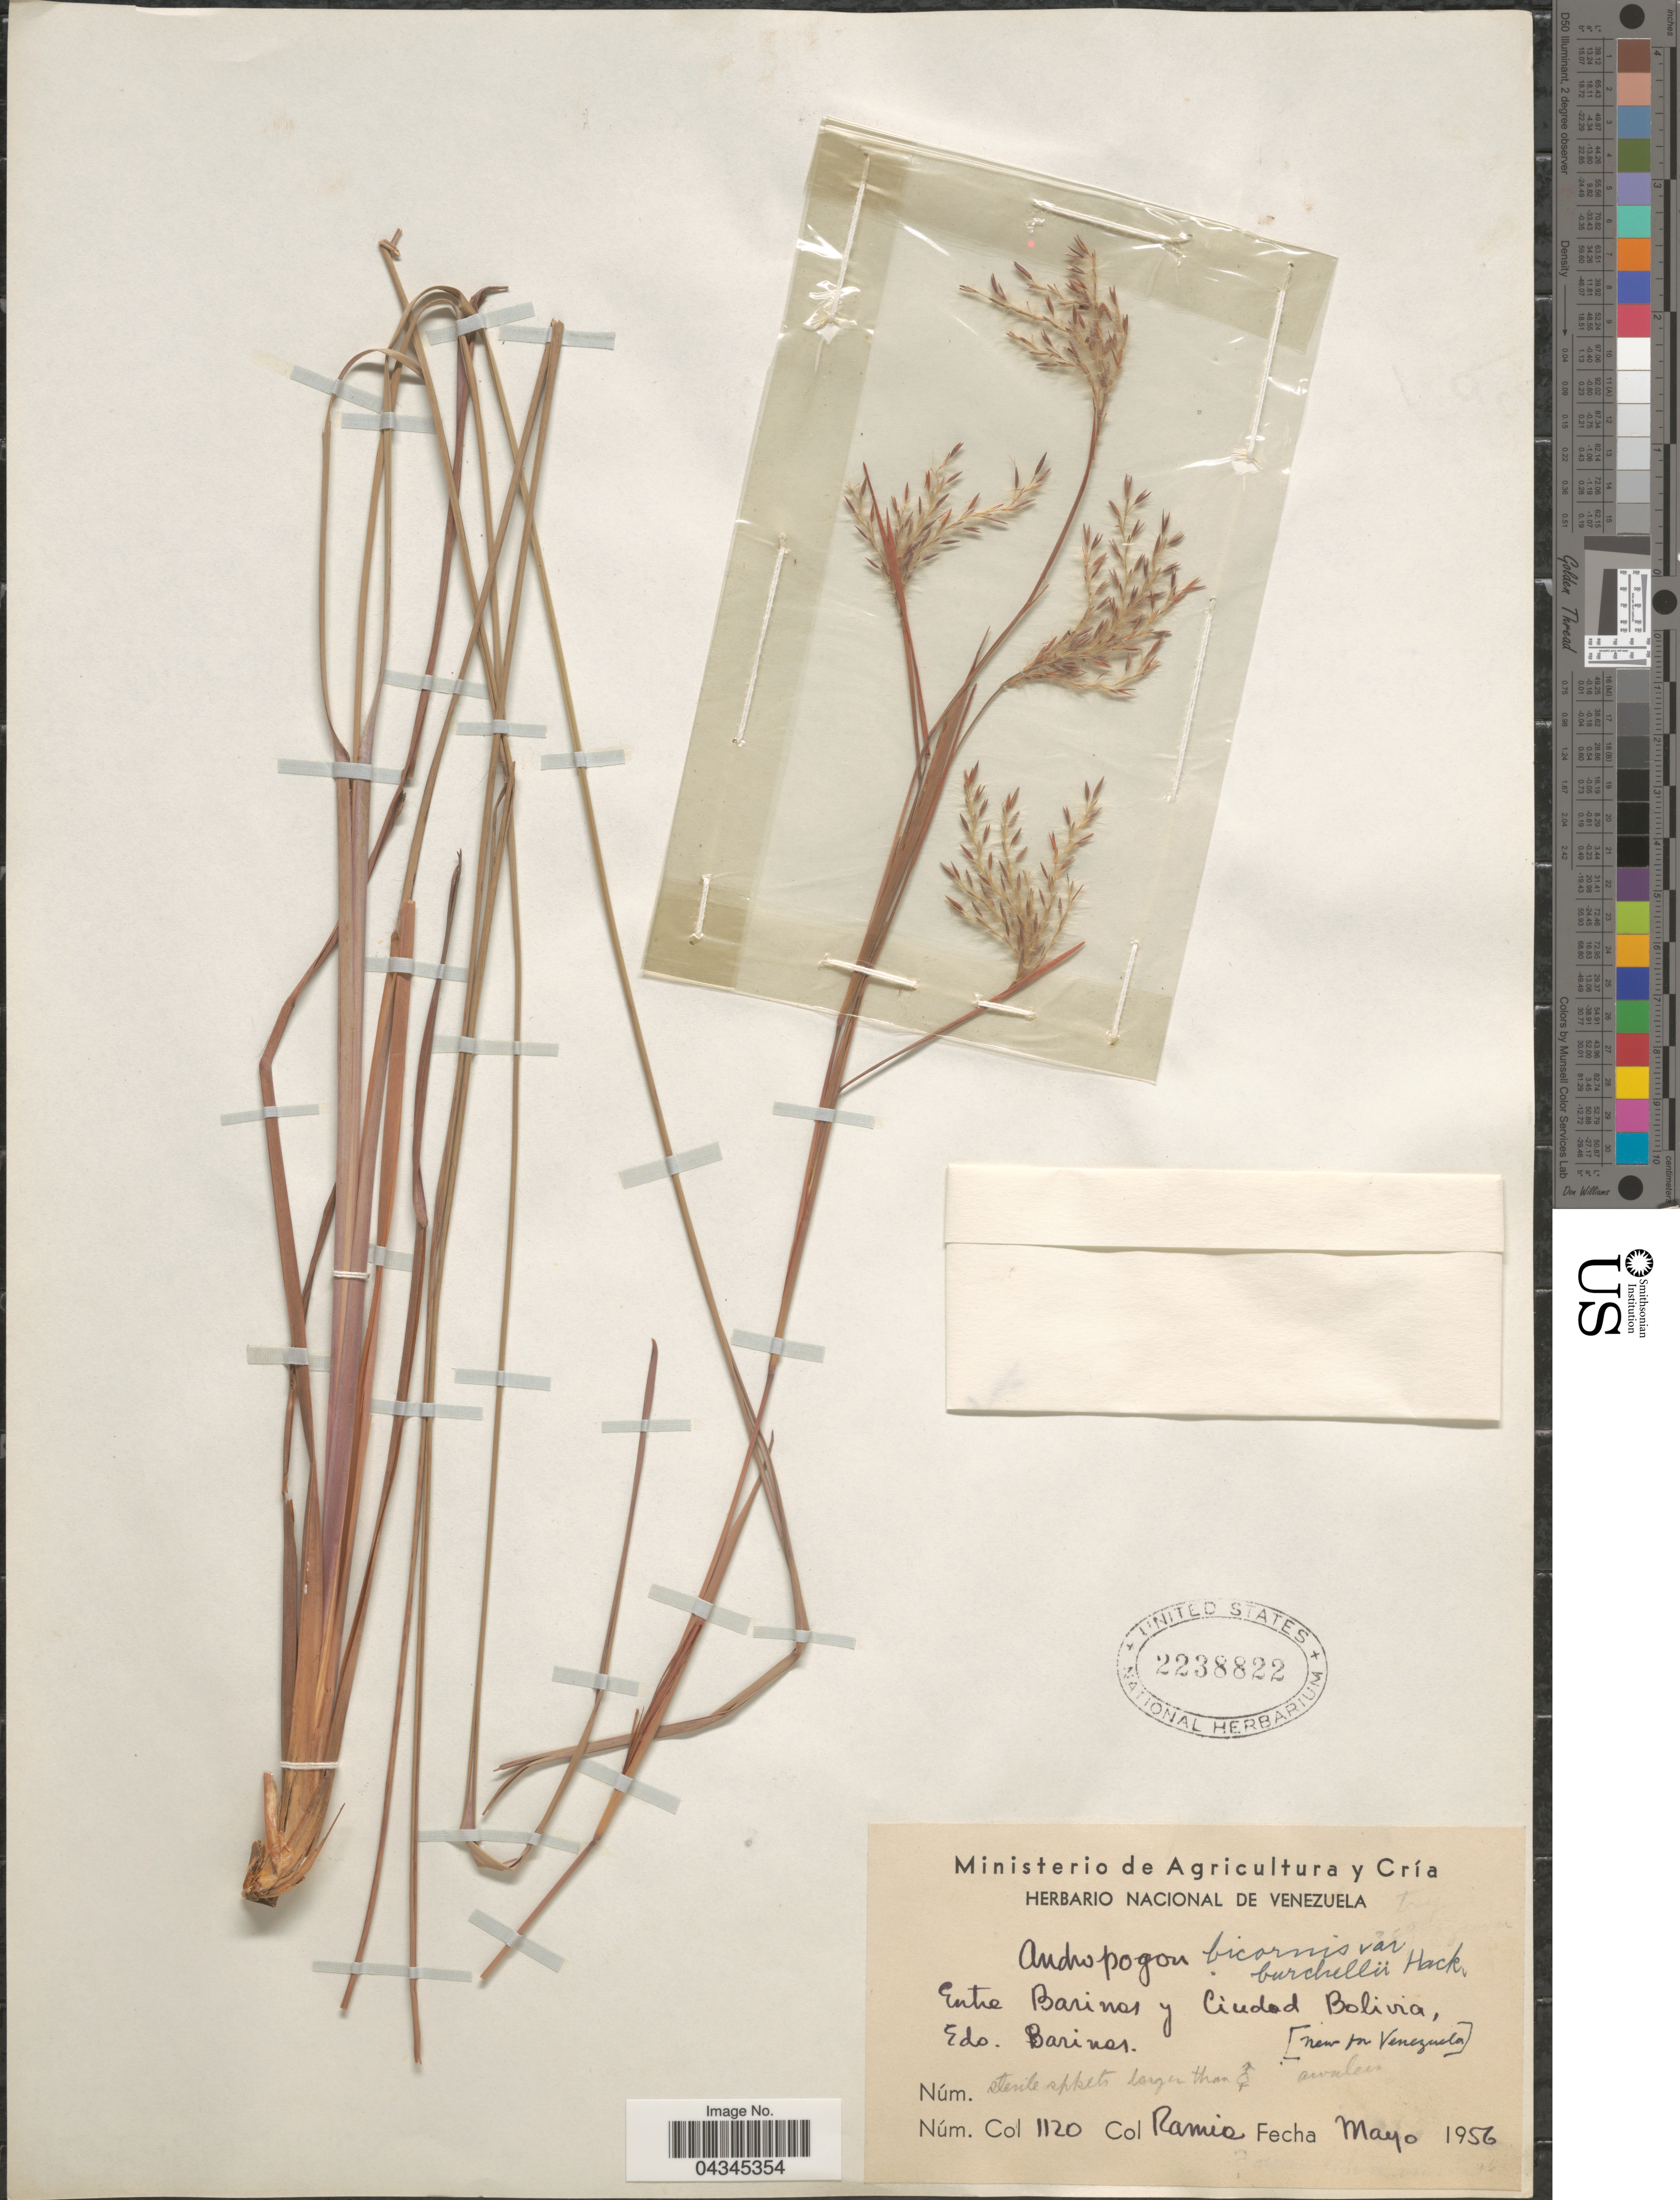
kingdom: Plantae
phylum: Tracheophyta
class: Liliopsida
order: Poales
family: Poaceae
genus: Andropogon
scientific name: Andropogon bicornis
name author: L.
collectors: -- Ramia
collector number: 1120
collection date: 1956-05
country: Venezuela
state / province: Barinas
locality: Entre Barinas y Ciudad Bolivia.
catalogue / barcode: US 2238822